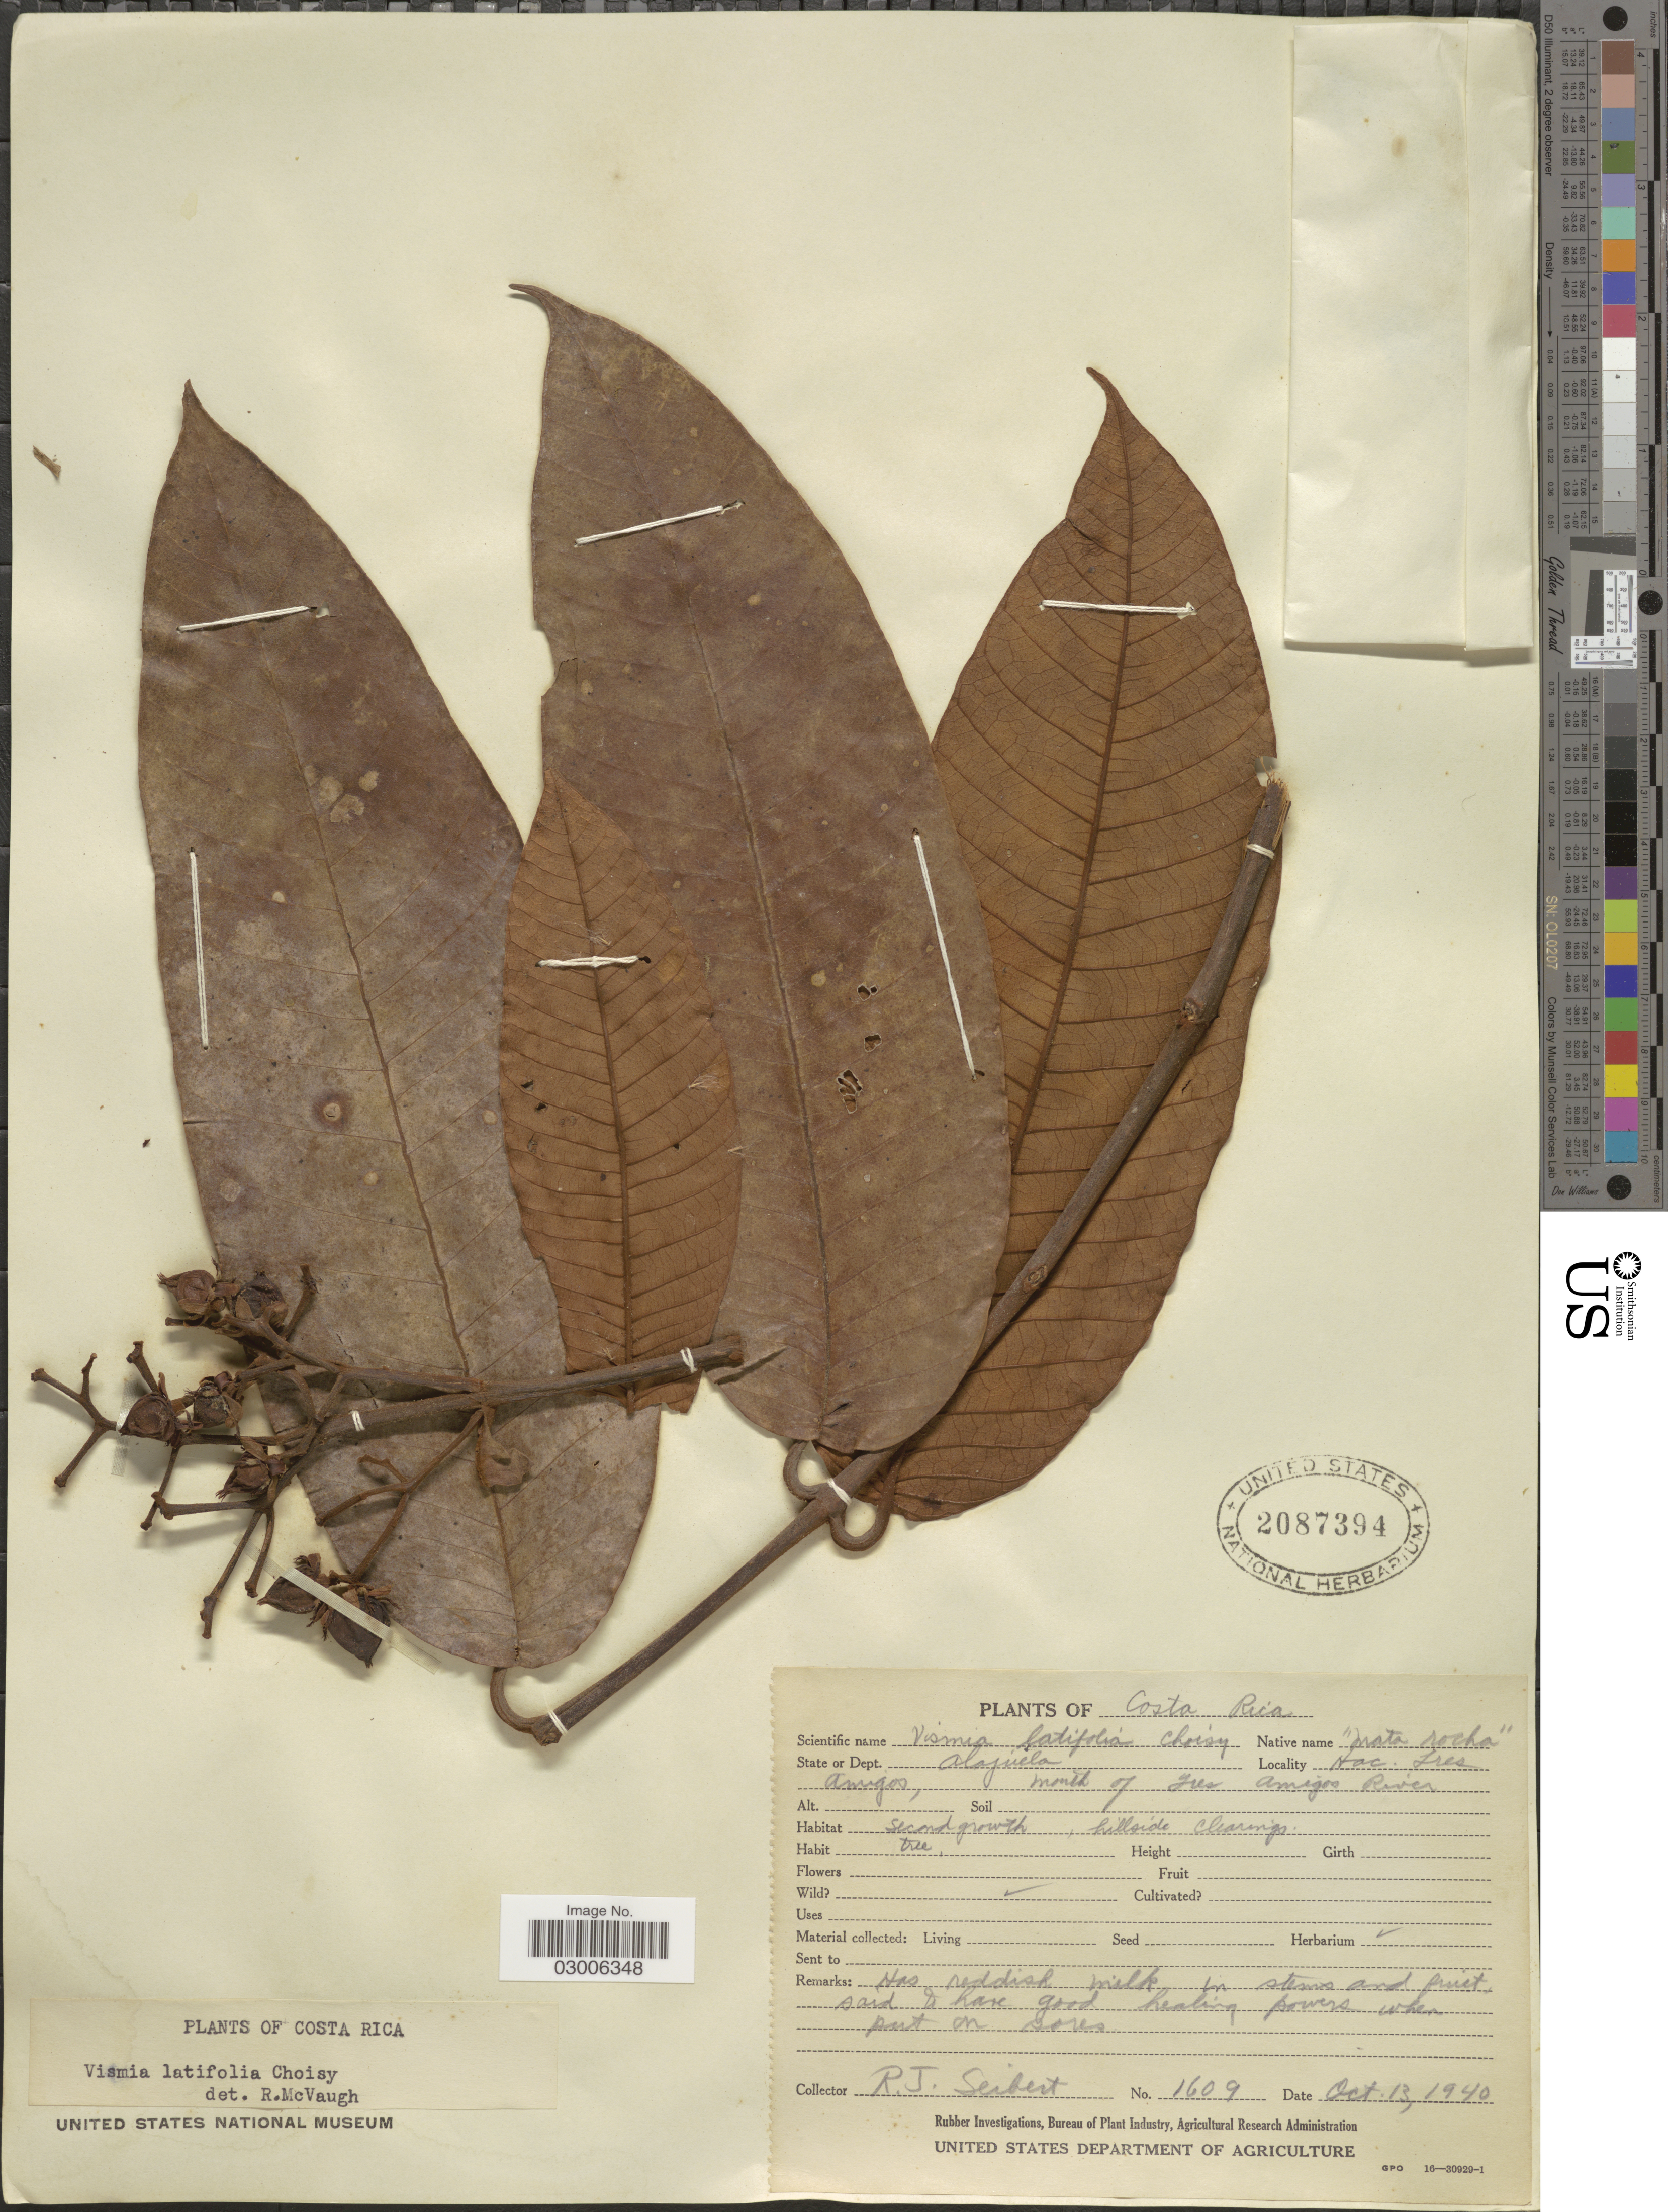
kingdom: Plantae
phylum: Tracheophyta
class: Magnoliopsida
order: Malpighiales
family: Hypericaceae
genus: Vismia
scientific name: Vismia macrophylla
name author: Kunth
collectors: R. J. Seibert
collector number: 1609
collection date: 1940-10-13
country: Costa Rica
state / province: Alajuela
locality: Dept. Alajuela. Hac. Tres Amigos, mouth of Tres Amigos River.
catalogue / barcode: US 2087394